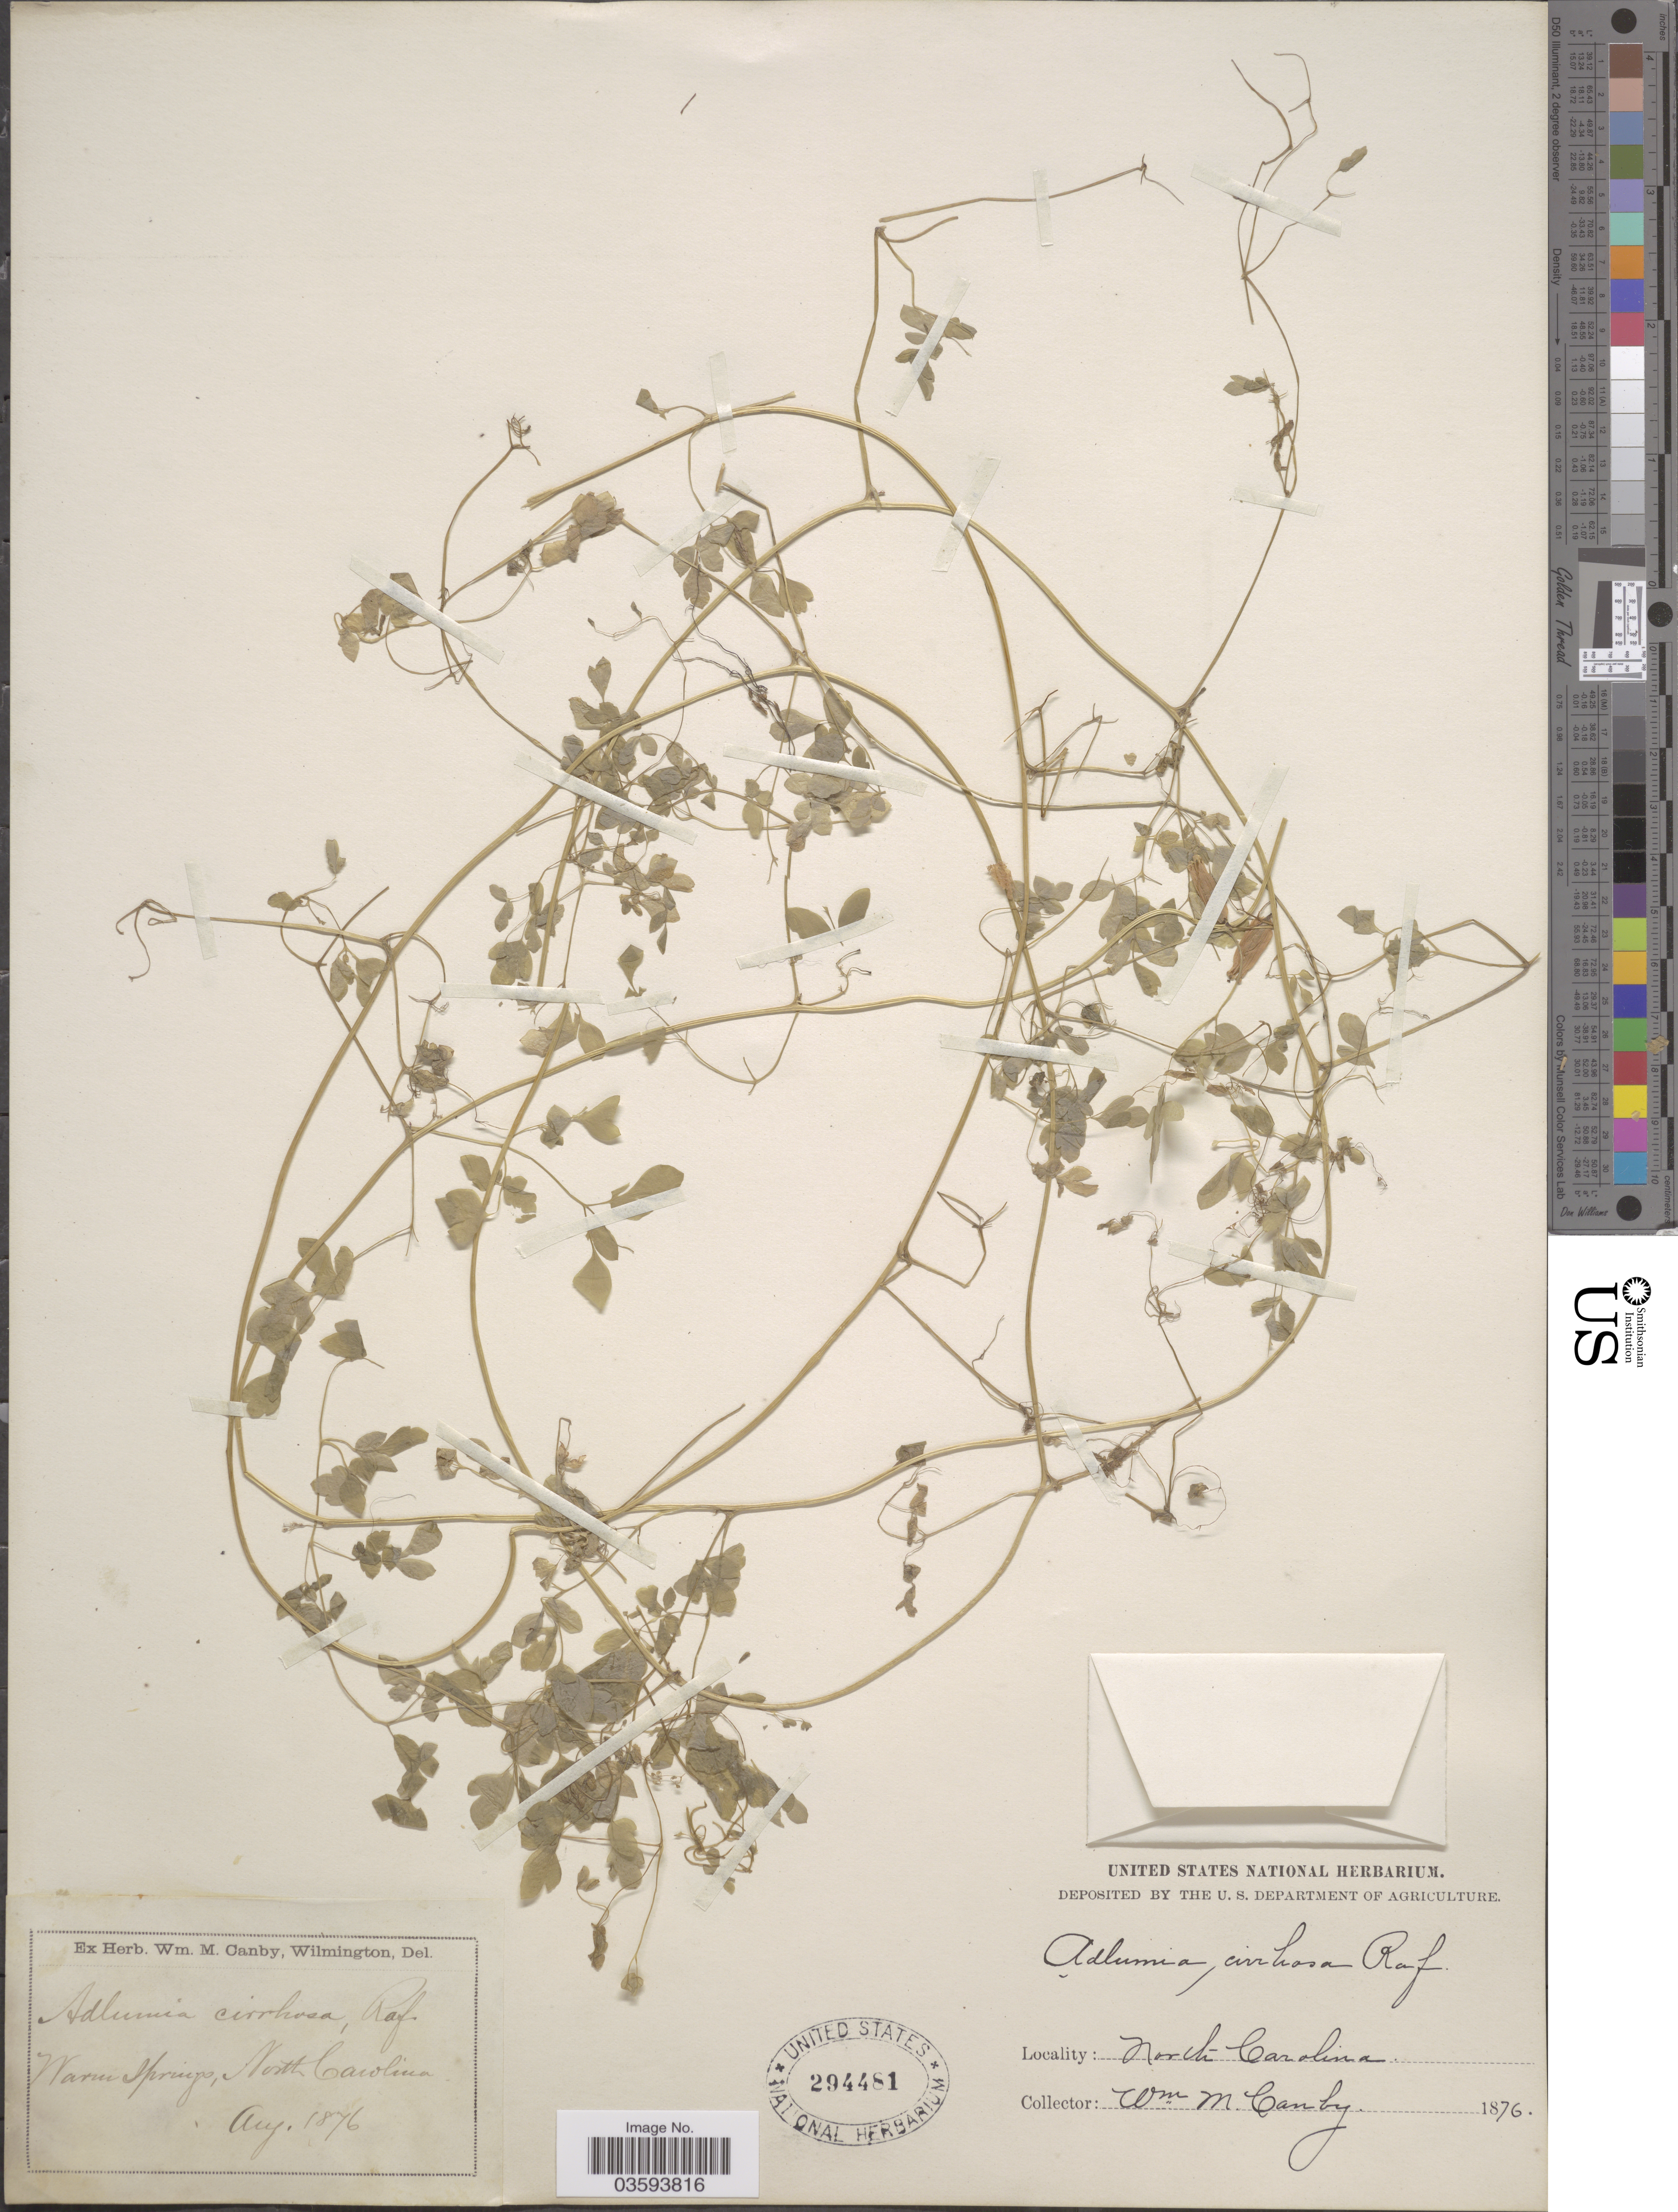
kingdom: Plantae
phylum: Tracheophyta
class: Magnoliopsida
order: Ranunculales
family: Papaveraceae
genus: Adlumia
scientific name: Adlumia cirrhosa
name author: Raf. ex DC.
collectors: W. M. Canby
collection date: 1876-08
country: United States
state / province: North Carolina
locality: Warm Springs.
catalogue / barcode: US 294481